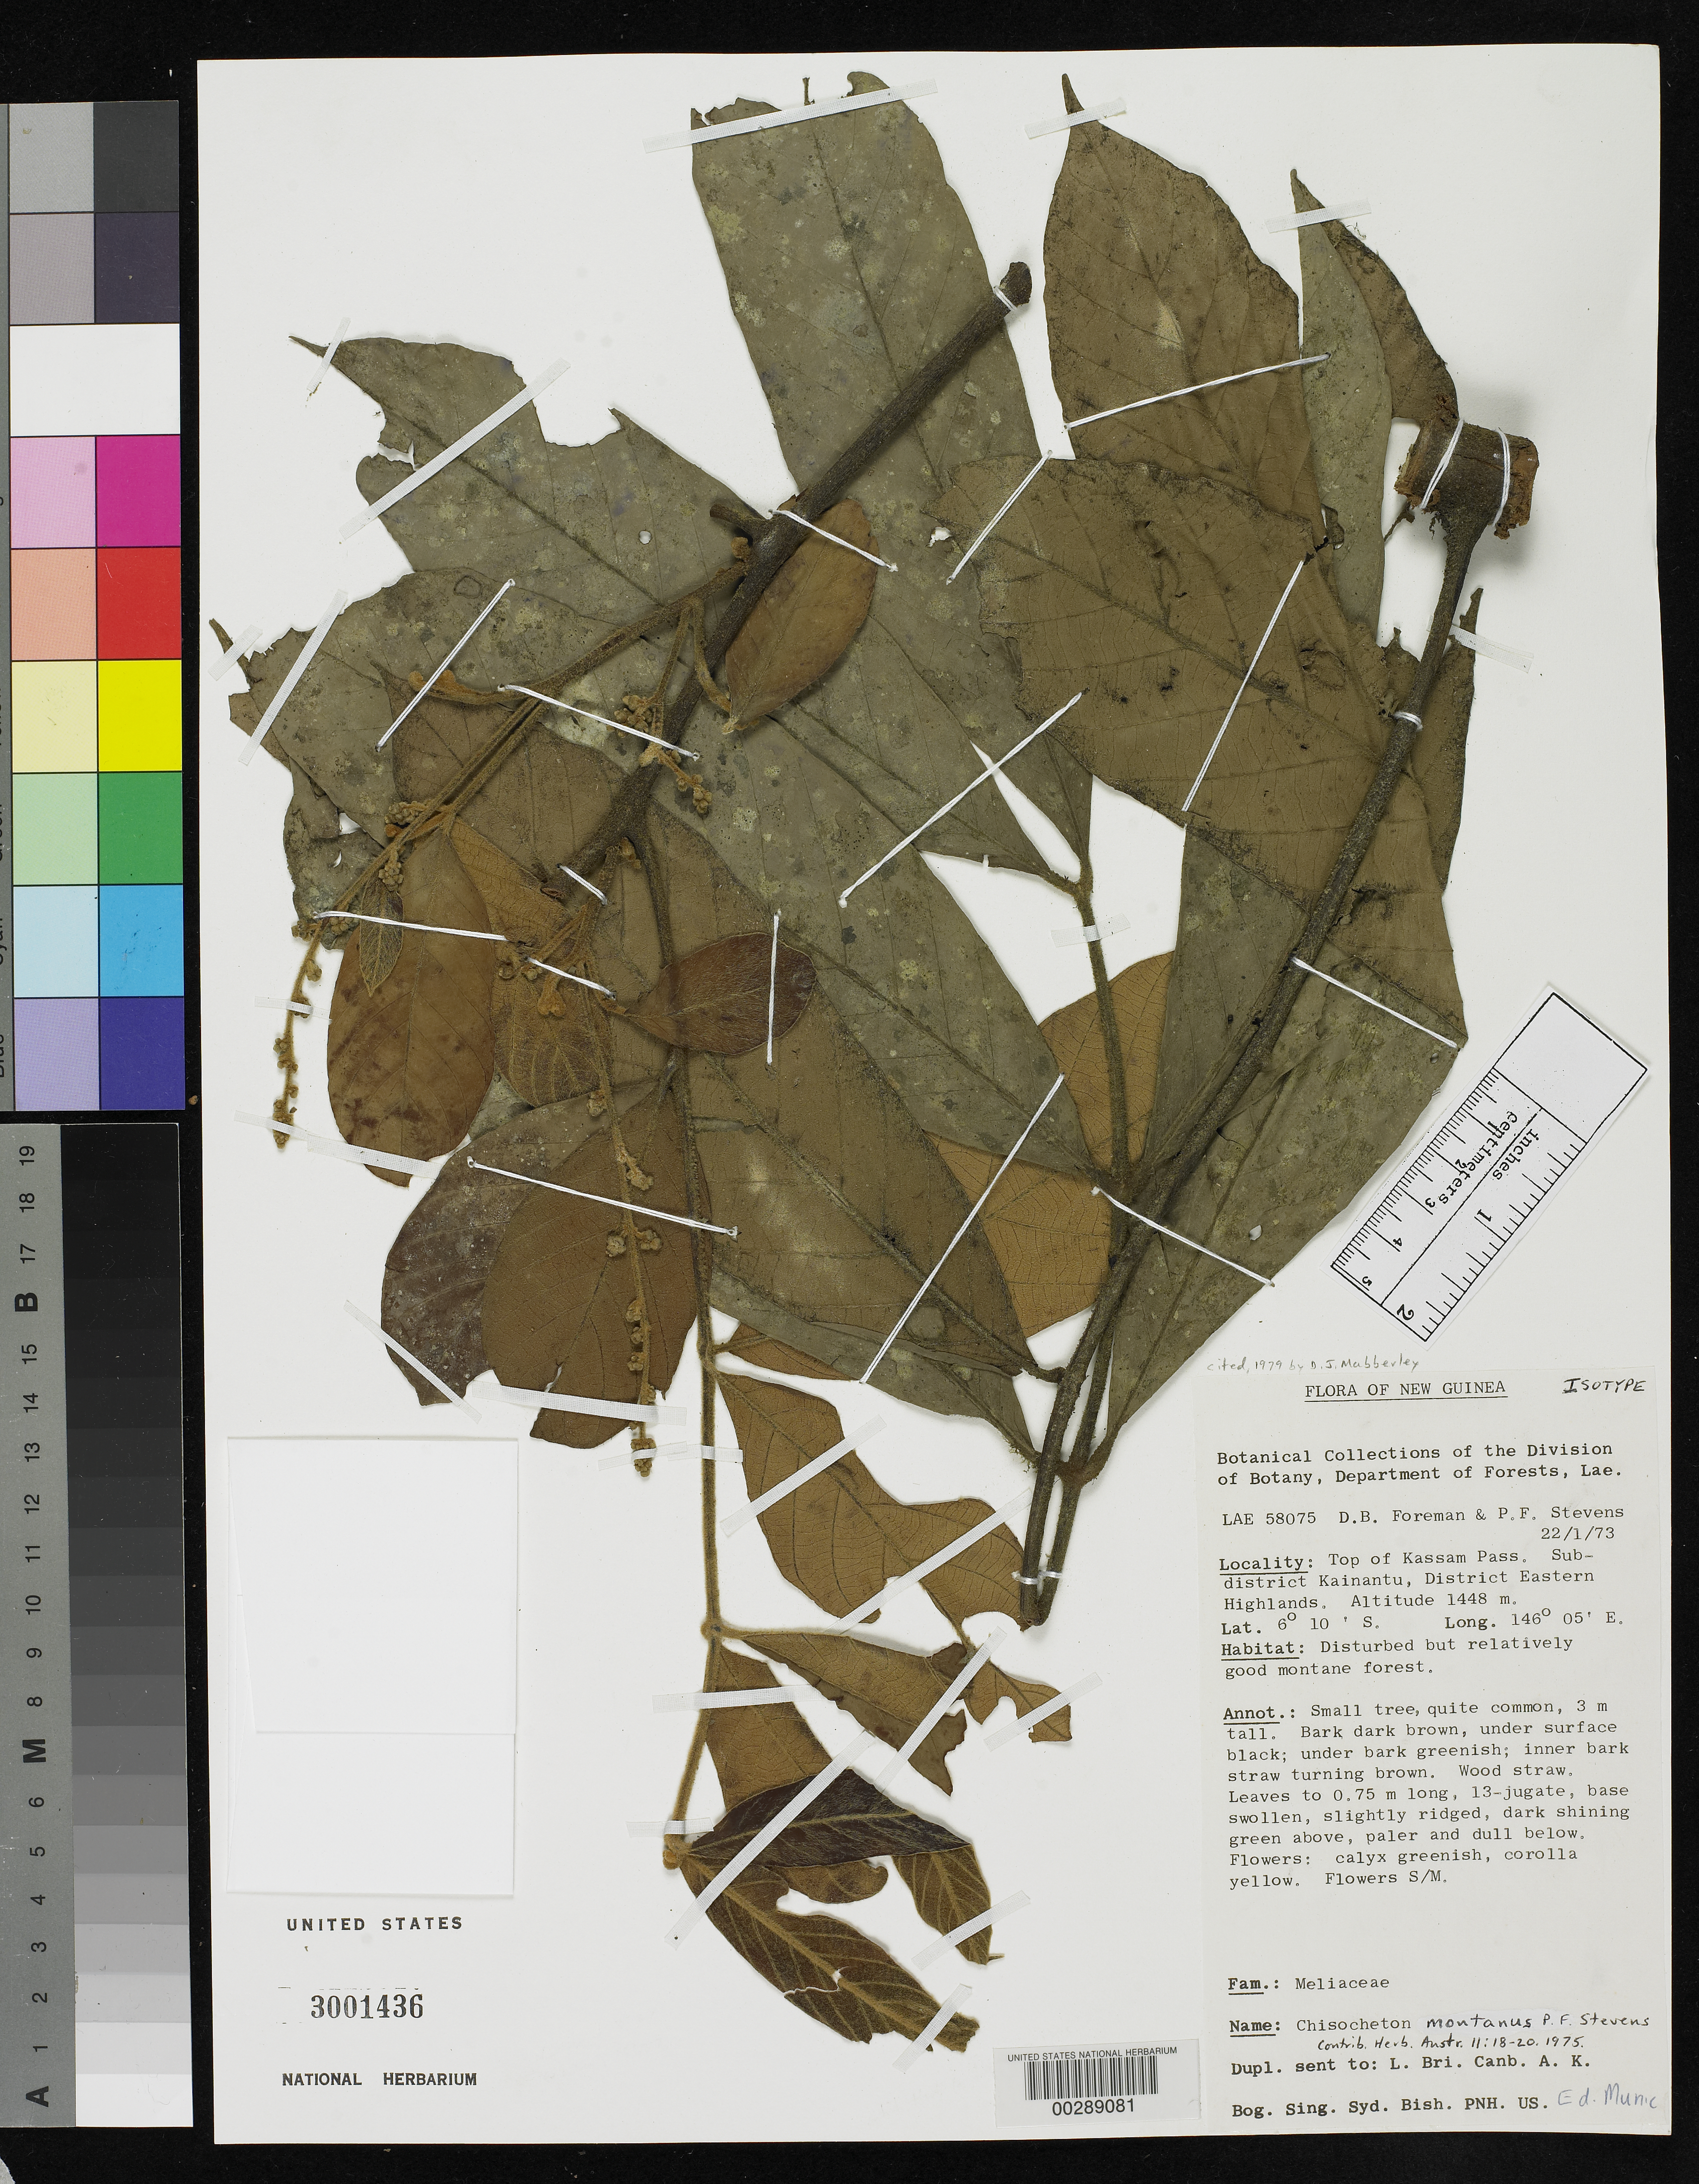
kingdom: Plantae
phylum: Tracheophyta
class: Magnoliopsida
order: Sapindales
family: Meliaceae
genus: Chisocheton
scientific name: Chisocheton montanus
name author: P.F. Stevens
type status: Isotype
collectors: D. Foreman & P. F. Stevens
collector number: Lae 58075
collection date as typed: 22 Jan 1973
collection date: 1973-01-22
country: Papua New Guinea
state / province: Eastern Highlands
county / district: Kainantu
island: New Guinea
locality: Top of Kassam Pass.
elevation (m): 1448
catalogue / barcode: US 3001436